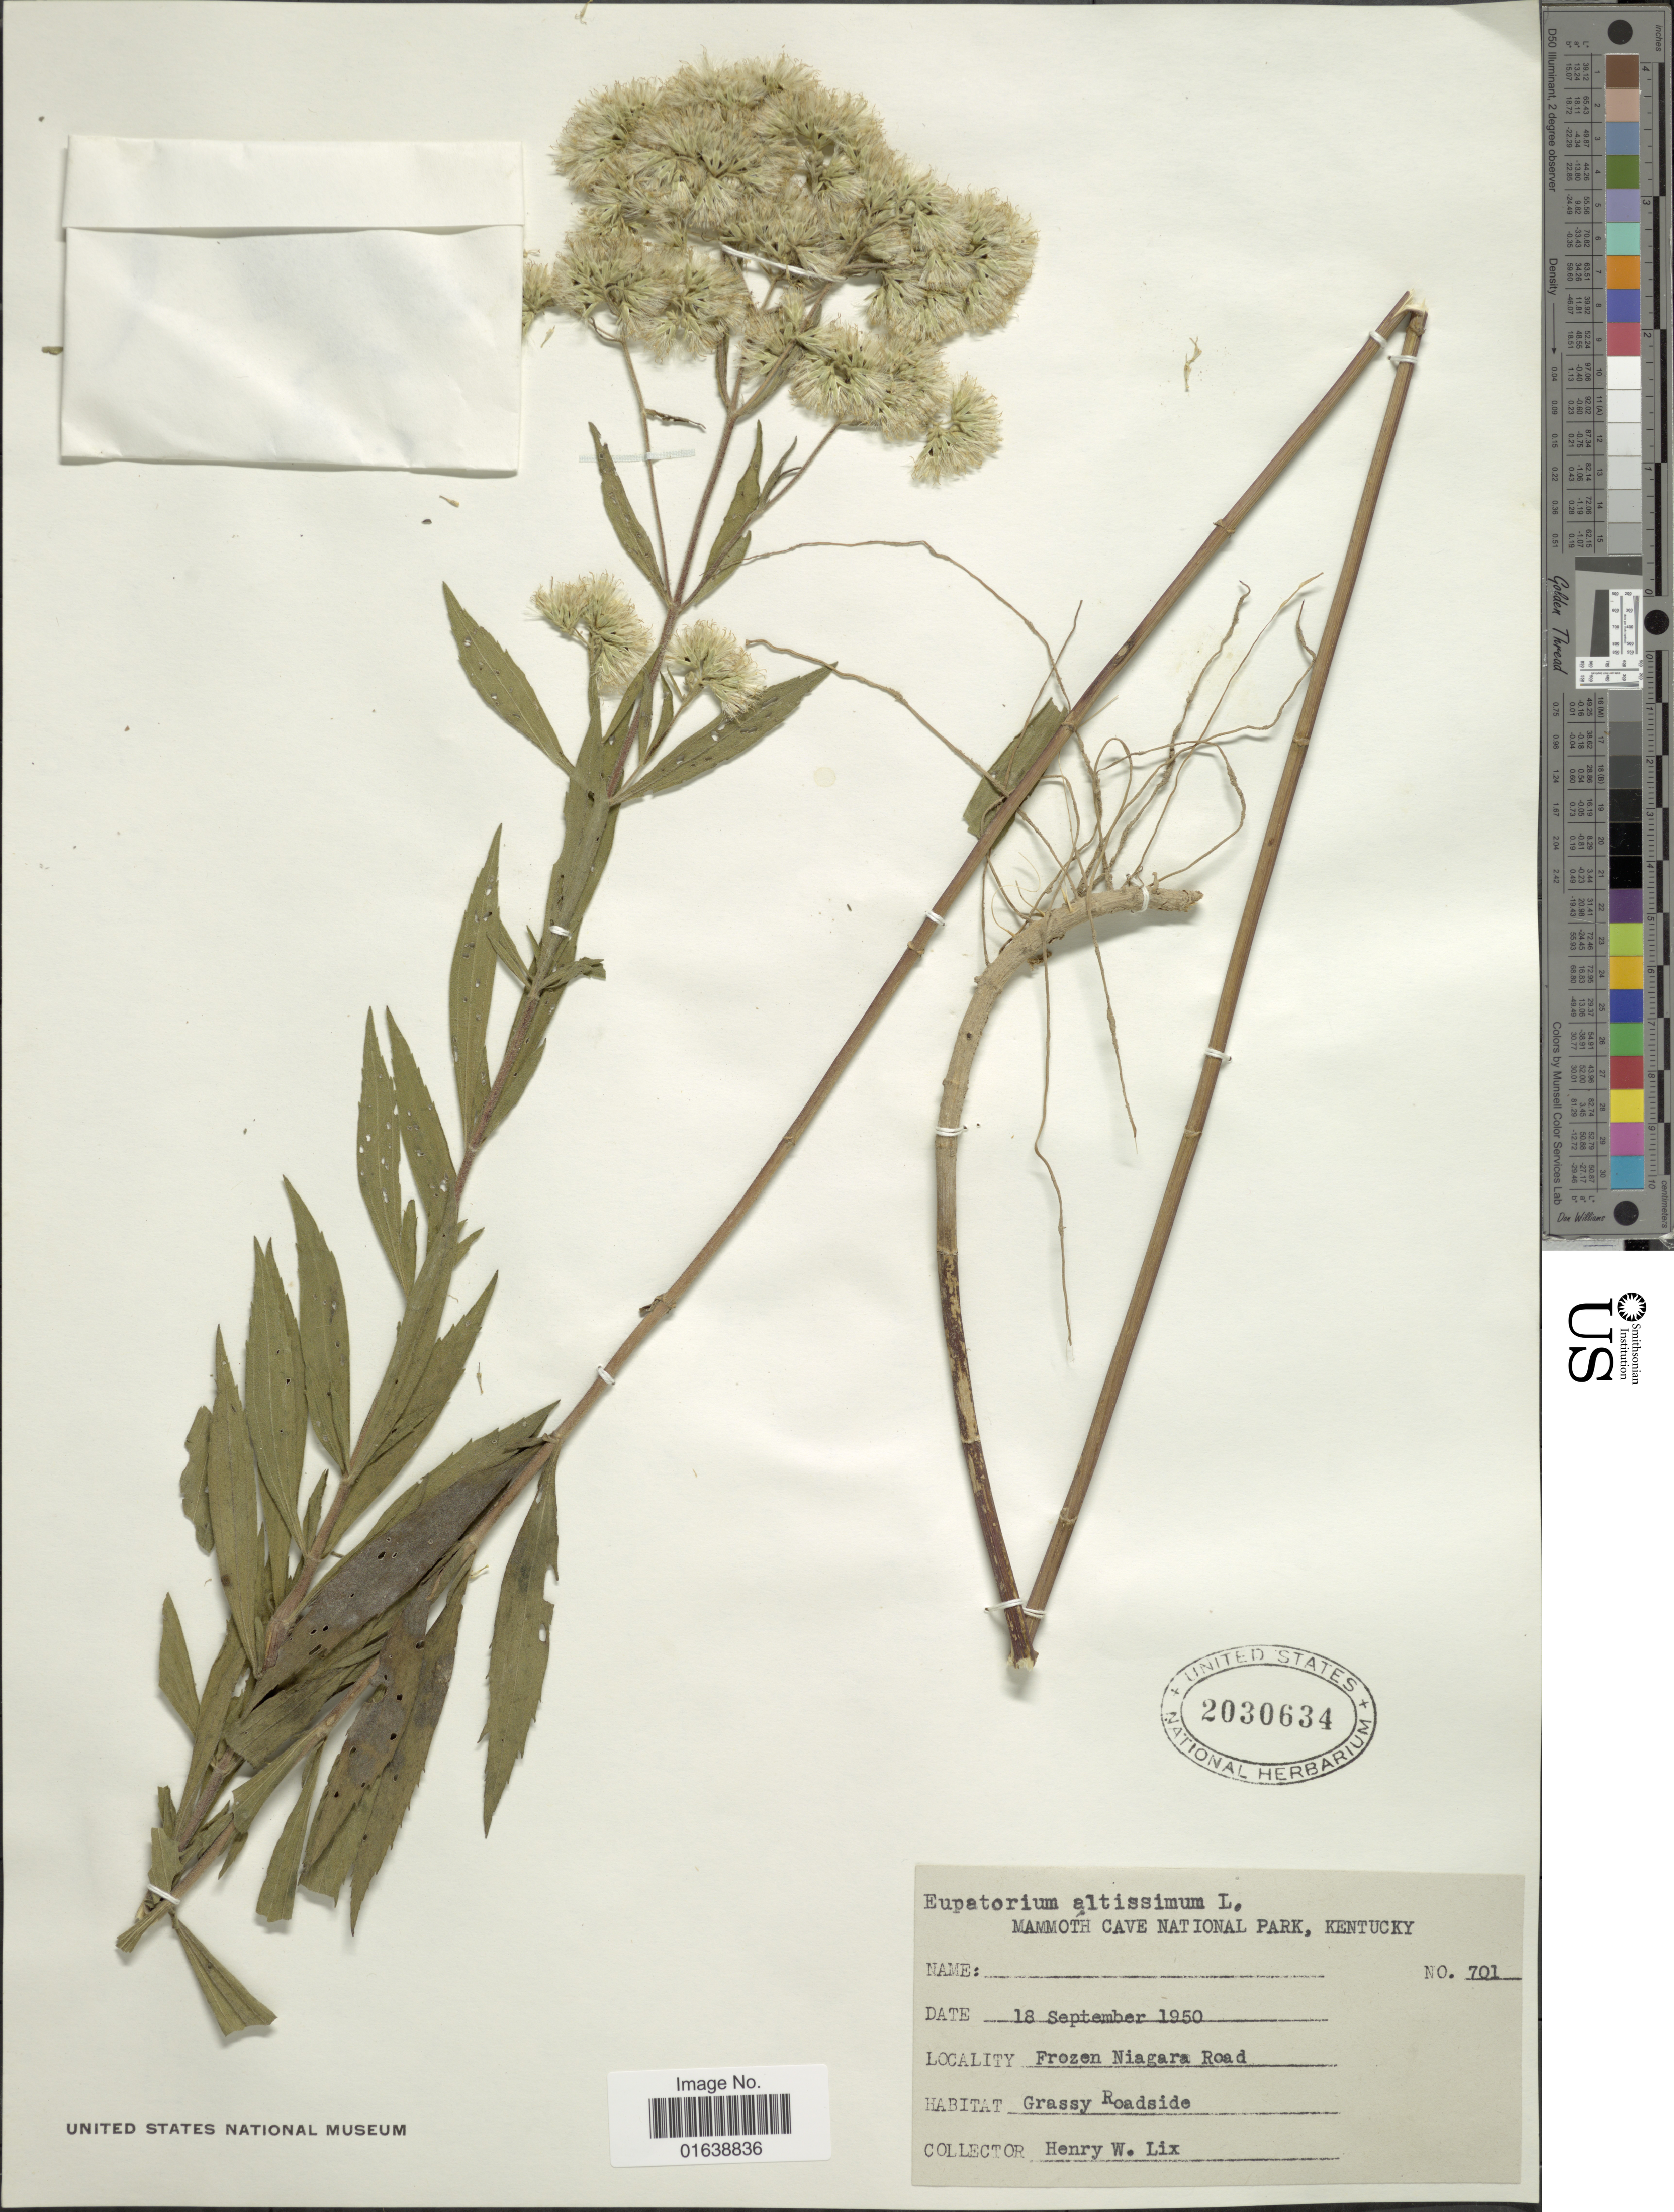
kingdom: Plantae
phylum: Tracheophyta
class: Magnoliopsida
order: Asterales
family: Asteraceae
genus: Eupatorium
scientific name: Eupatorium altissimum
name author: L.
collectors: H. W. Lix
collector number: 701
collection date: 1950-09-18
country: United States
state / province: Kentucky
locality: Mammoth Cave National Park, Kentucky, Frozen Niagra Road. Grassy roadside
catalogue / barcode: US 2030634